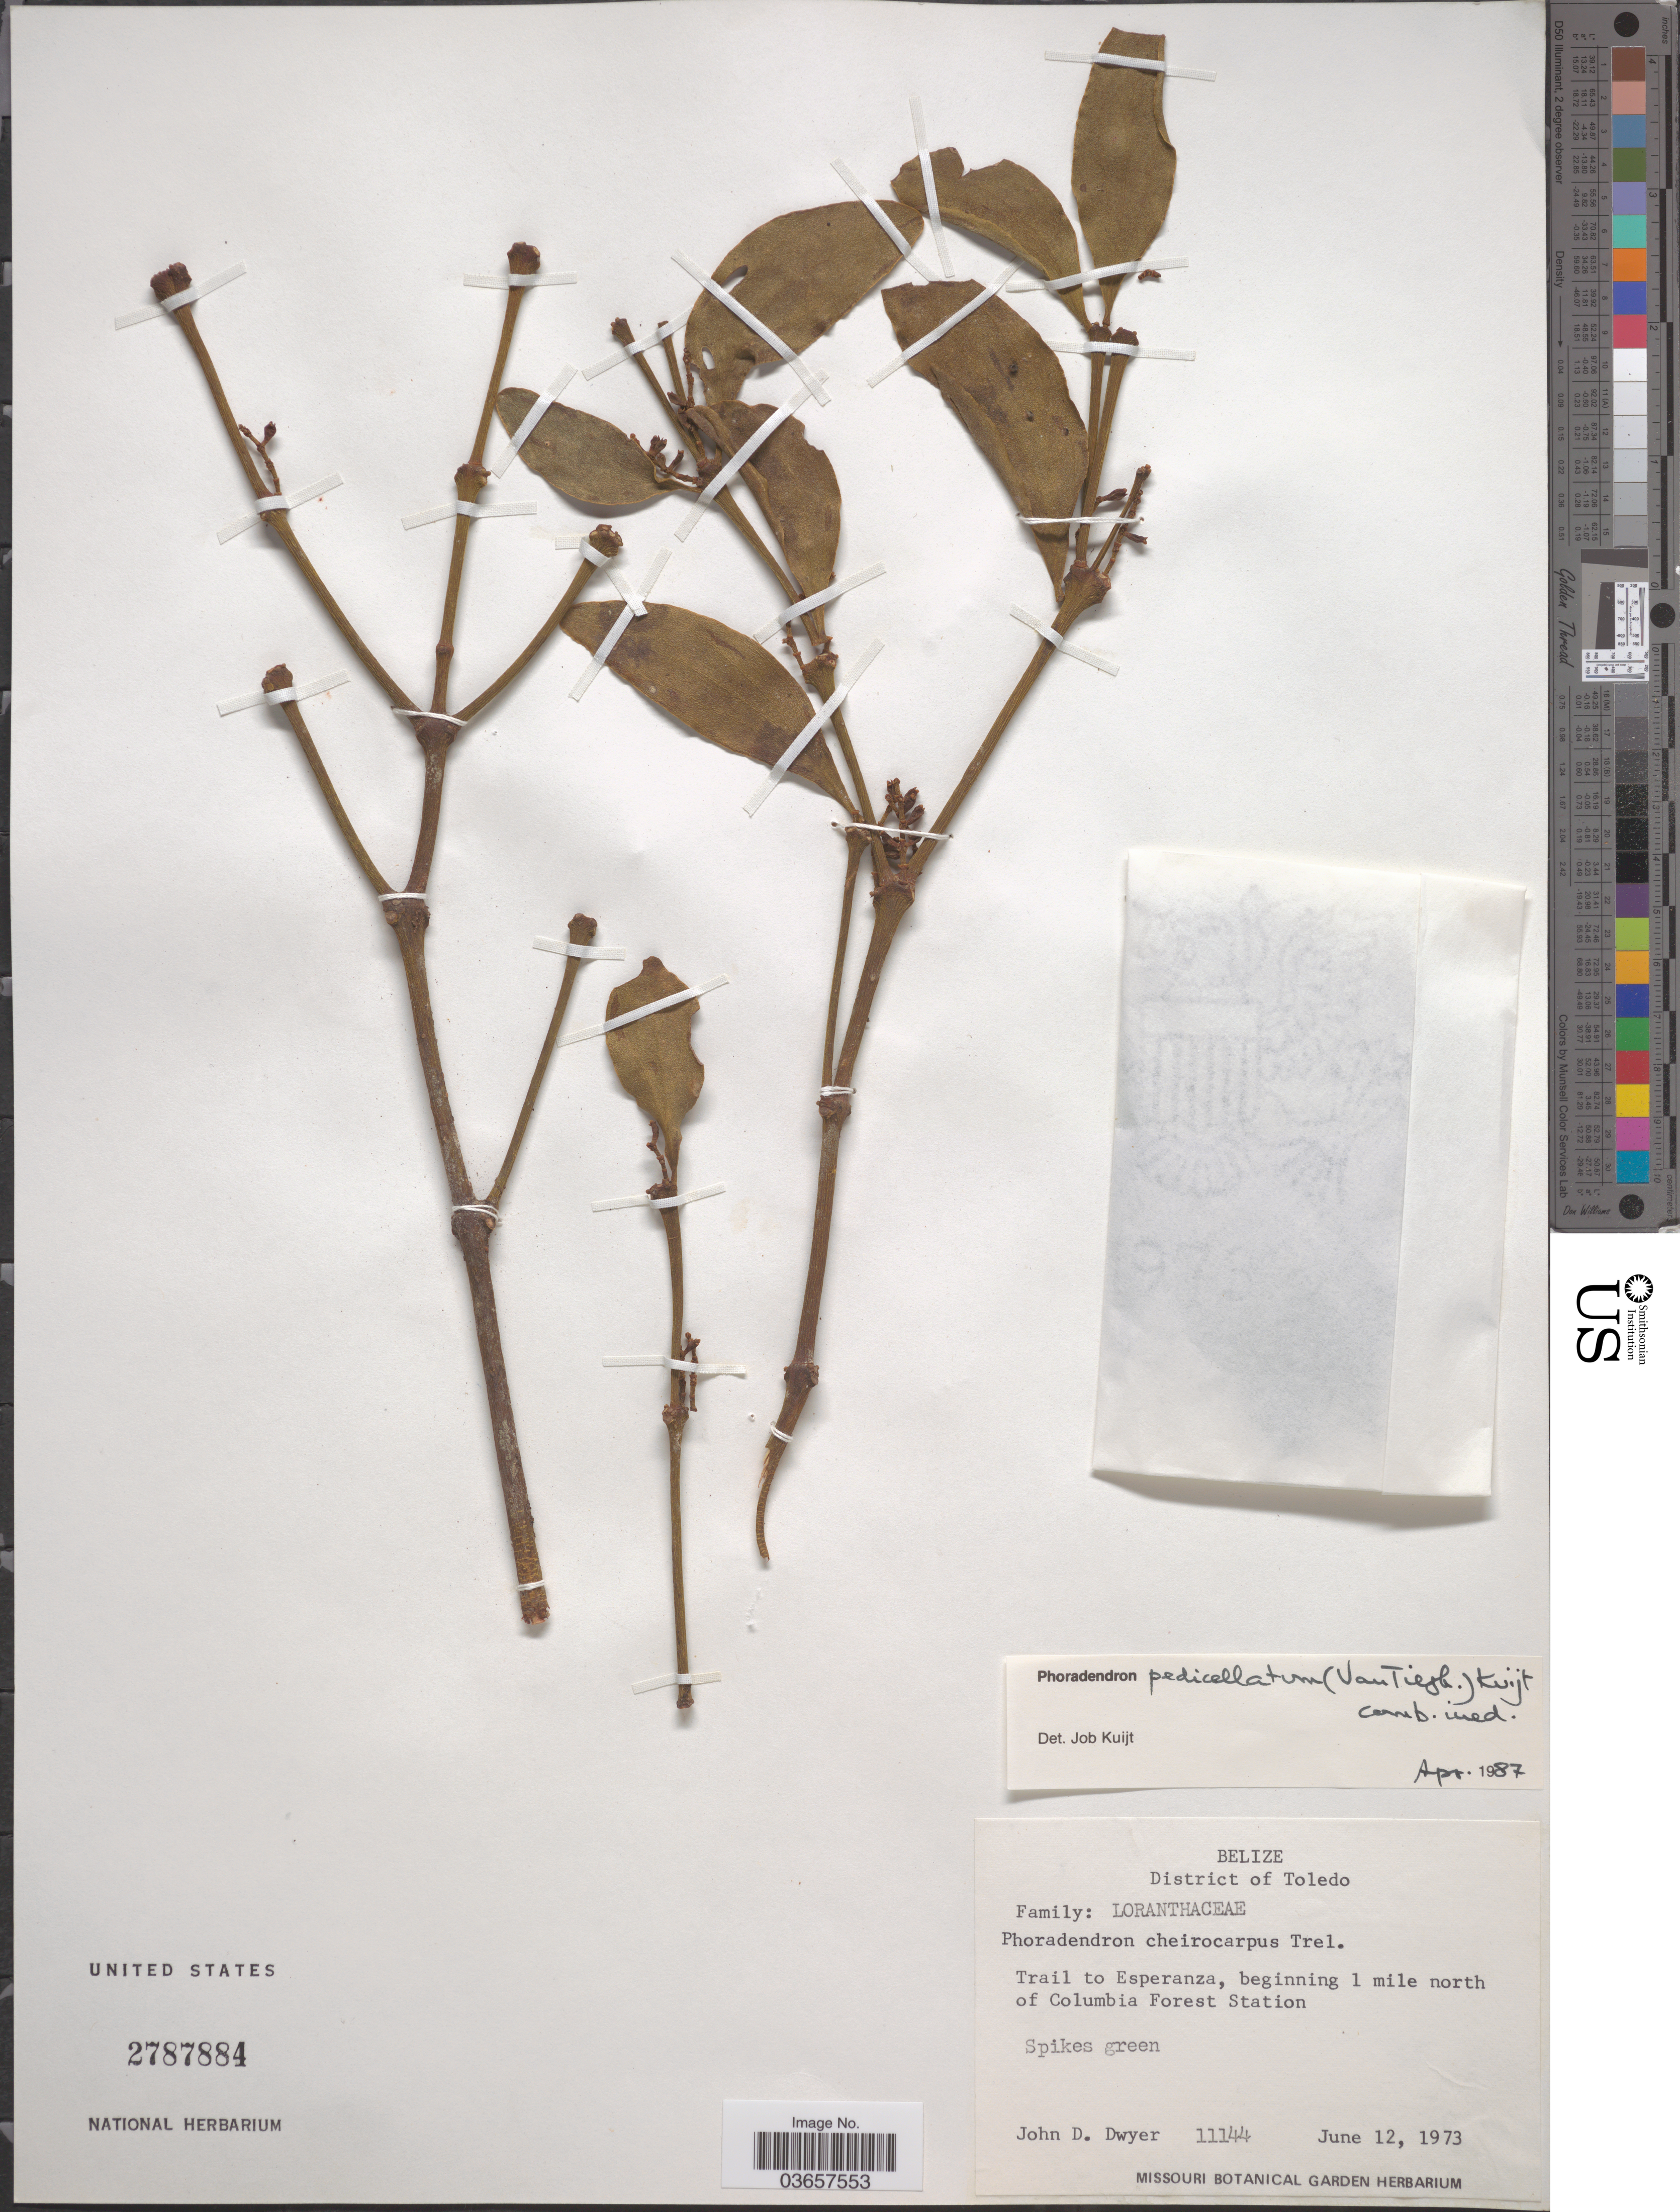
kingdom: Plantae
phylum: Tracheophyta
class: Magnoliopsida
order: Santalales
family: Viscaceae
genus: Phoradendron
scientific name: Phoradendron pedicellatum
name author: (Tiegh.) Kuijt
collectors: J. D. Dwyer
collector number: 11144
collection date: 1973-06-12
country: Belize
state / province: Toledo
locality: District of Toledo. Trail to Esperanza, beginning 1 mile north of Columbia Forest Station.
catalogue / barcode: US 2787884